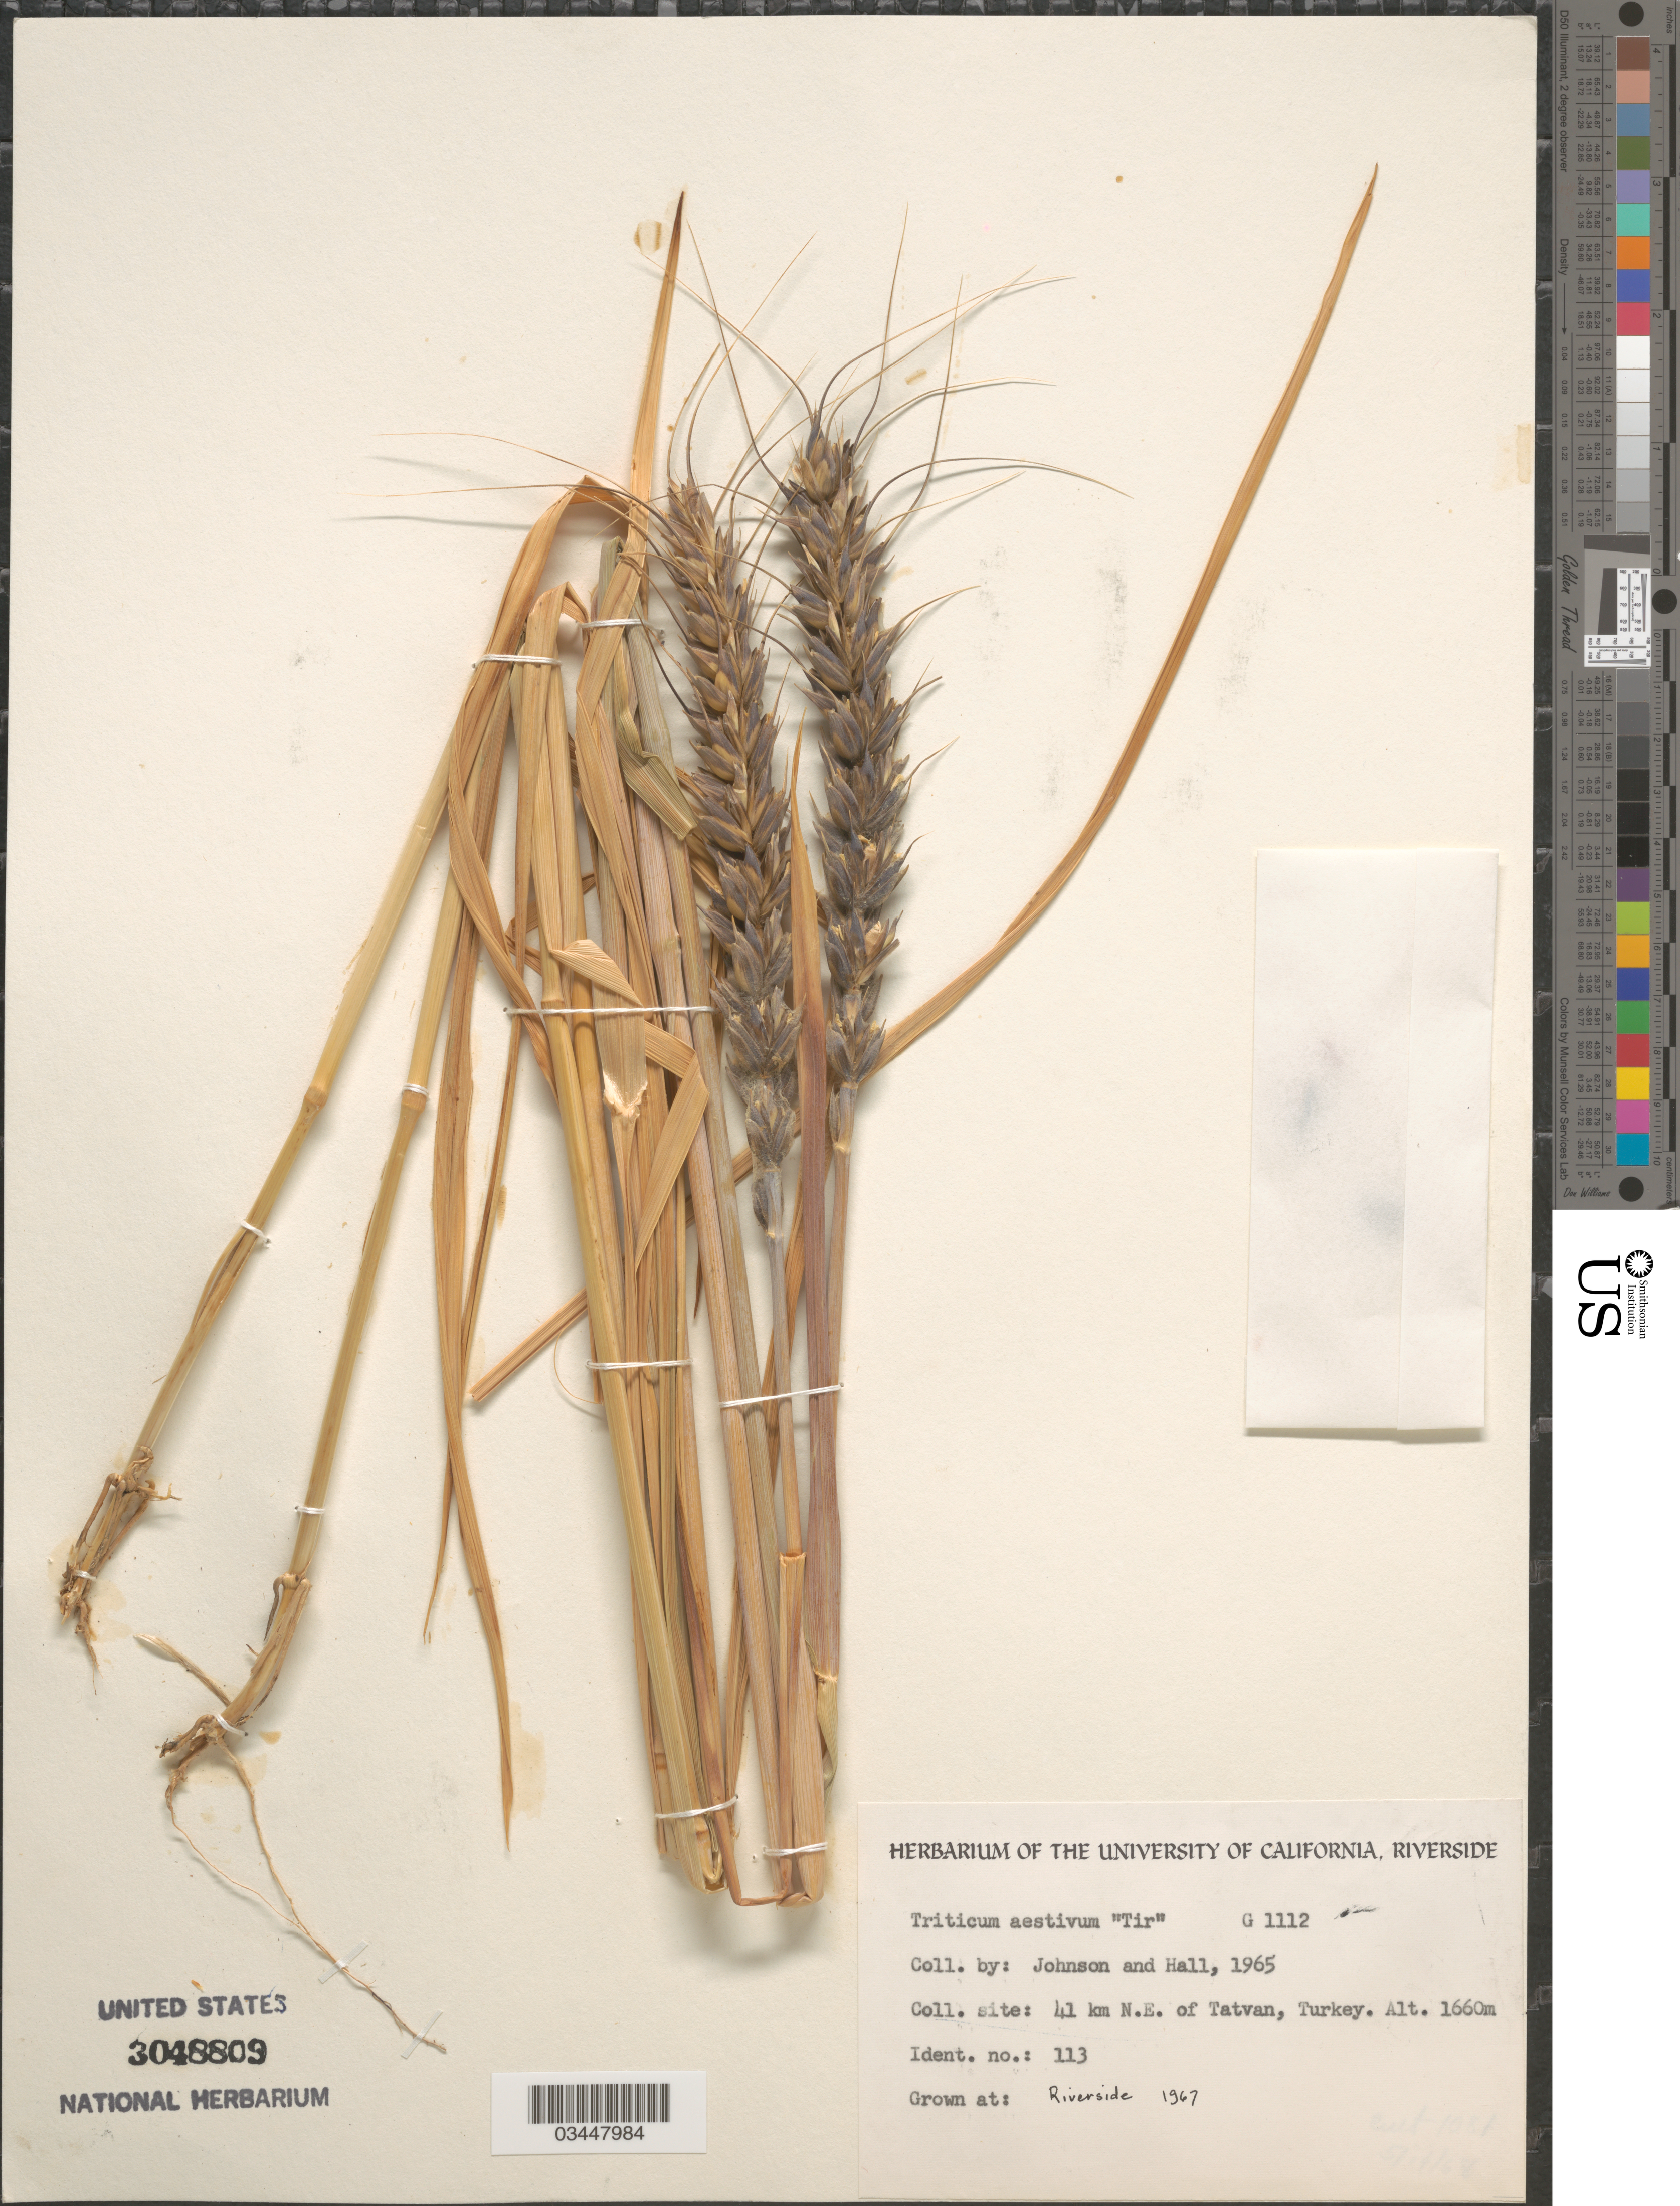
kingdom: Plantae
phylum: Tracheophyta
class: Liliopsida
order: Poales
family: Poaceae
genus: Triticum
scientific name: Triticum aestivum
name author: L.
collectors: ex herb. Univ. of California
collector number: G1112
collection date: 1967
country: United States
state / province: California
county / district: Riverside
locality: Riverside.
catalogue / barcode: US 3048809